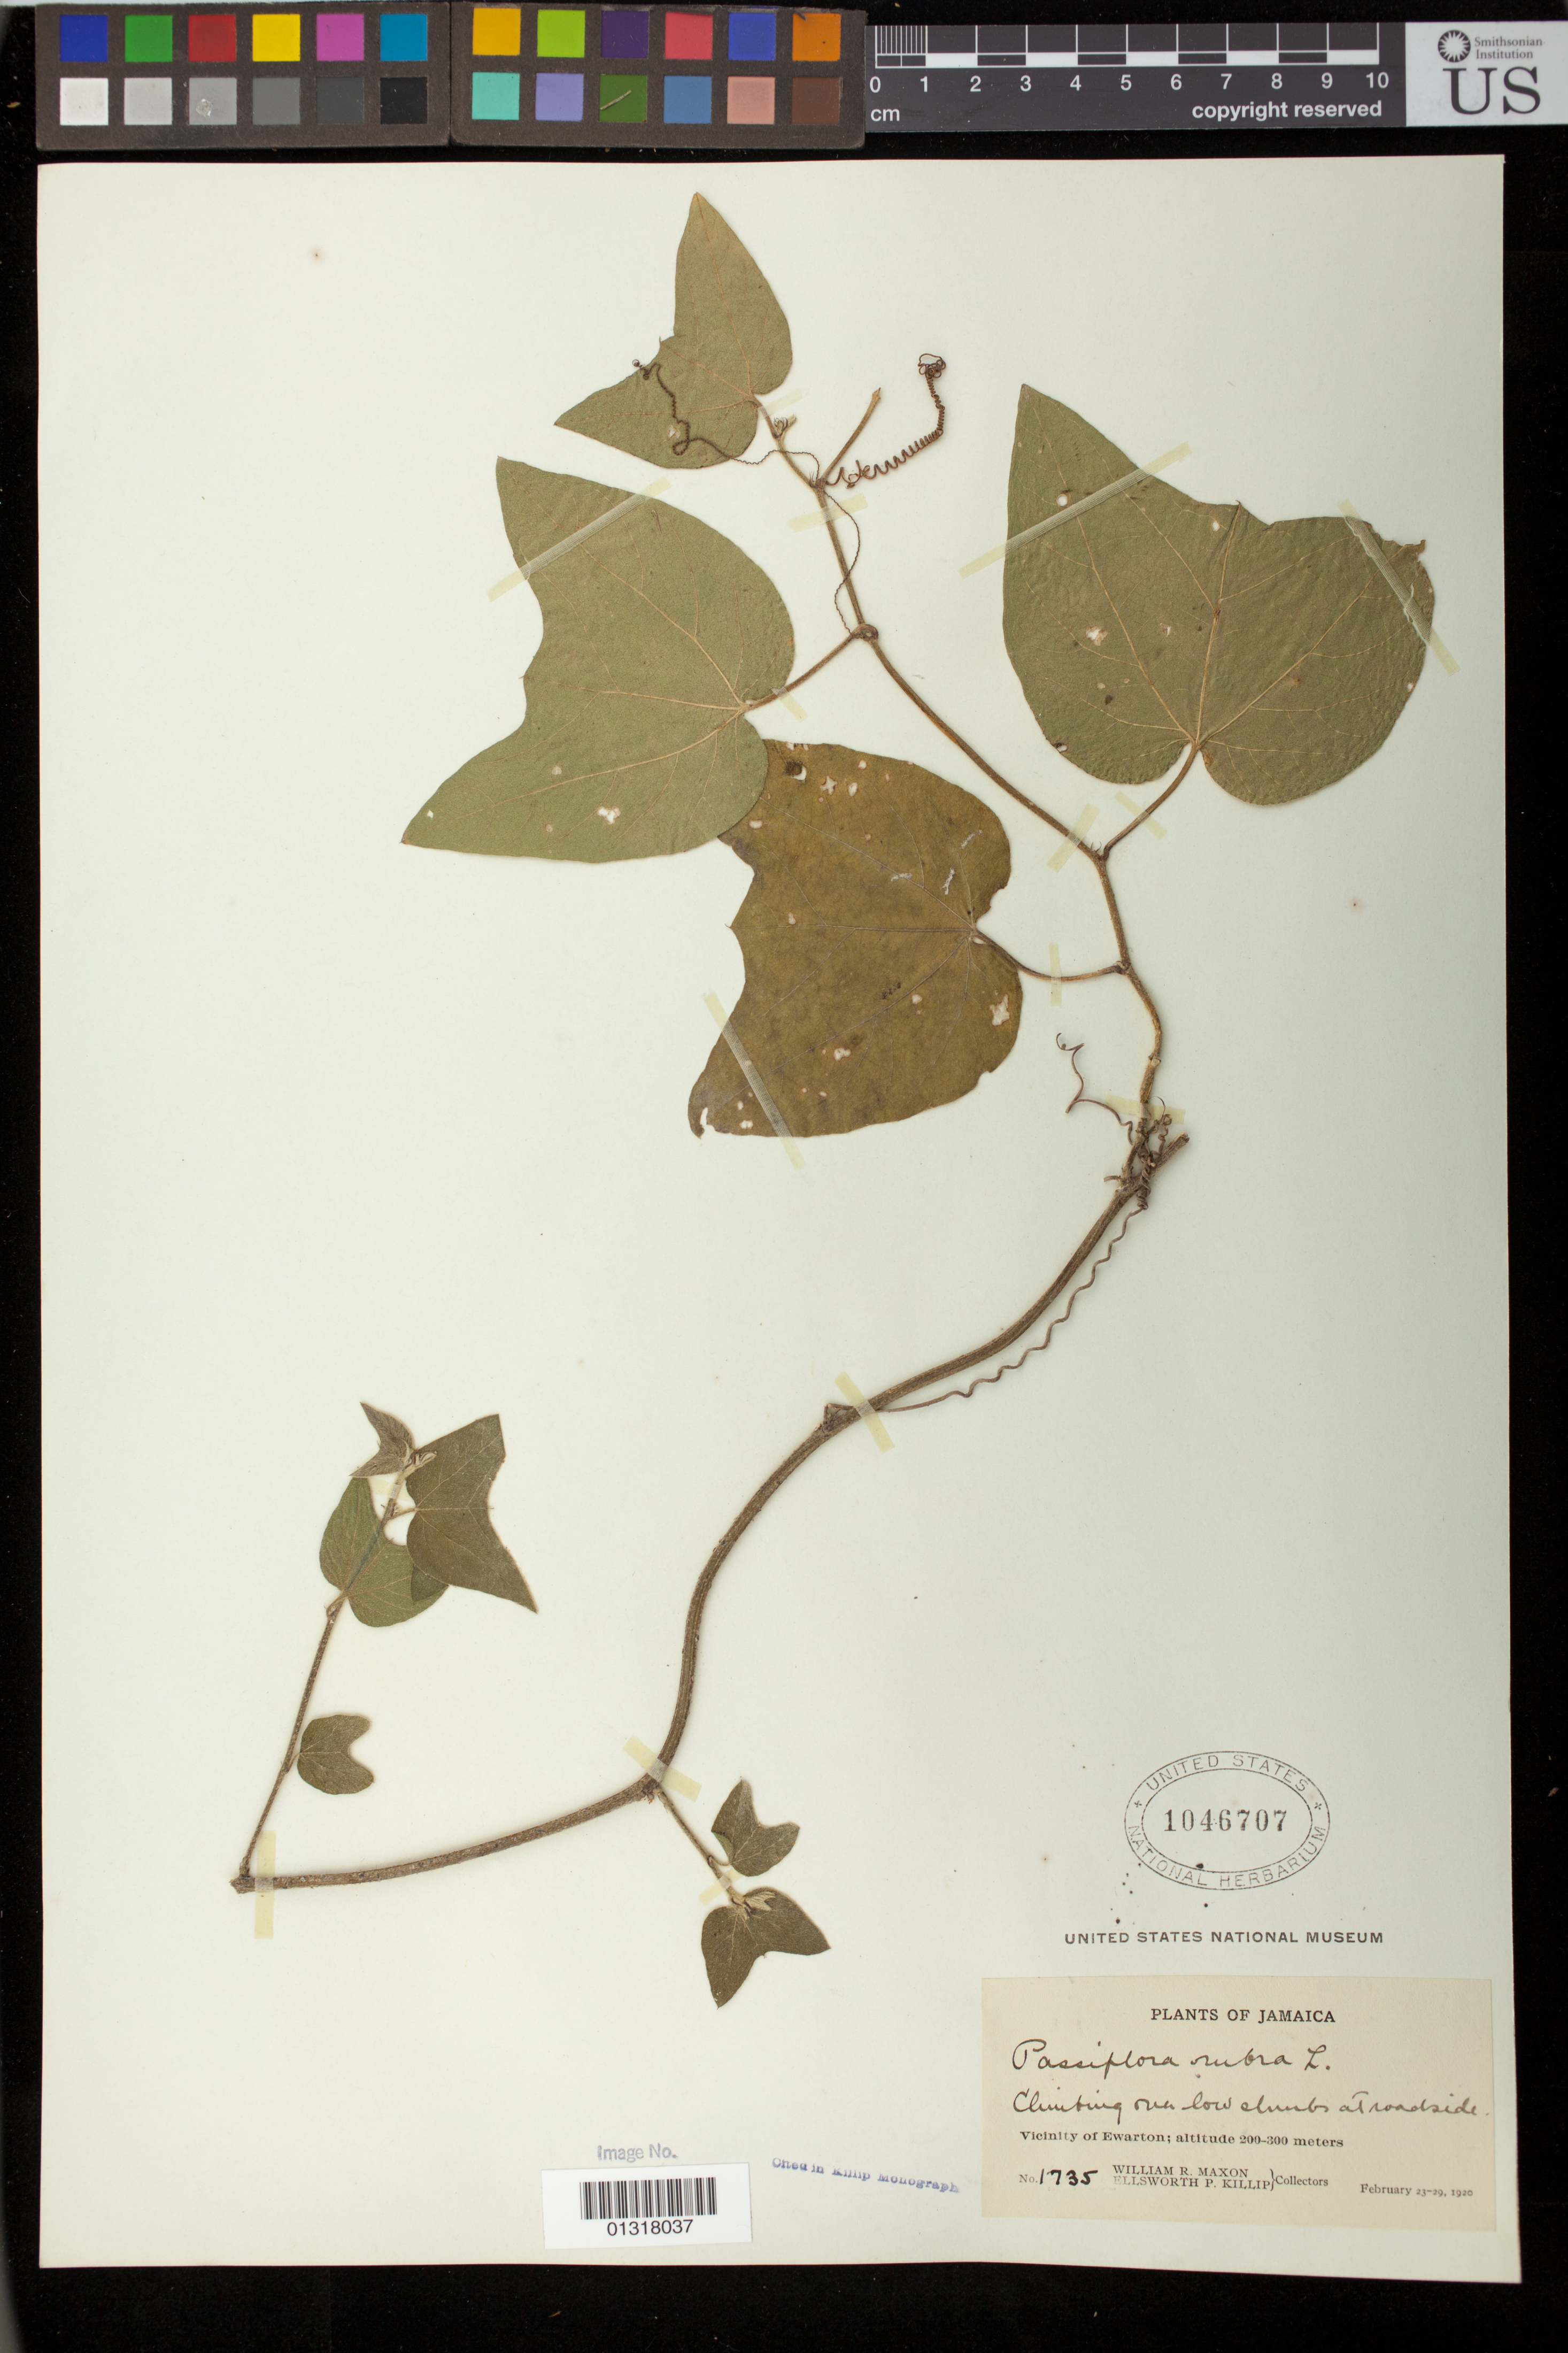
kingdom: Plantae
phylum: Tracheophyta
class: Magnoliopsida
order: Malpighiales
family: Passifloraceae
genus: Passiflora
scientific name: Passiflora rubra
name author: L.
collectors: W. R. Maxon & E. P. Killip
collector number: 1735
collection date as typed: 23 Feb 1920 to 29 Feb 1920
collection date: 1920-02-23/1920-02-29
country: Jamaica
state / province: Saint Catherine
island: Jamaica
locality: Vicinity of Ewarton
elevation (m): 200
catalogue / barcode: US 1046707